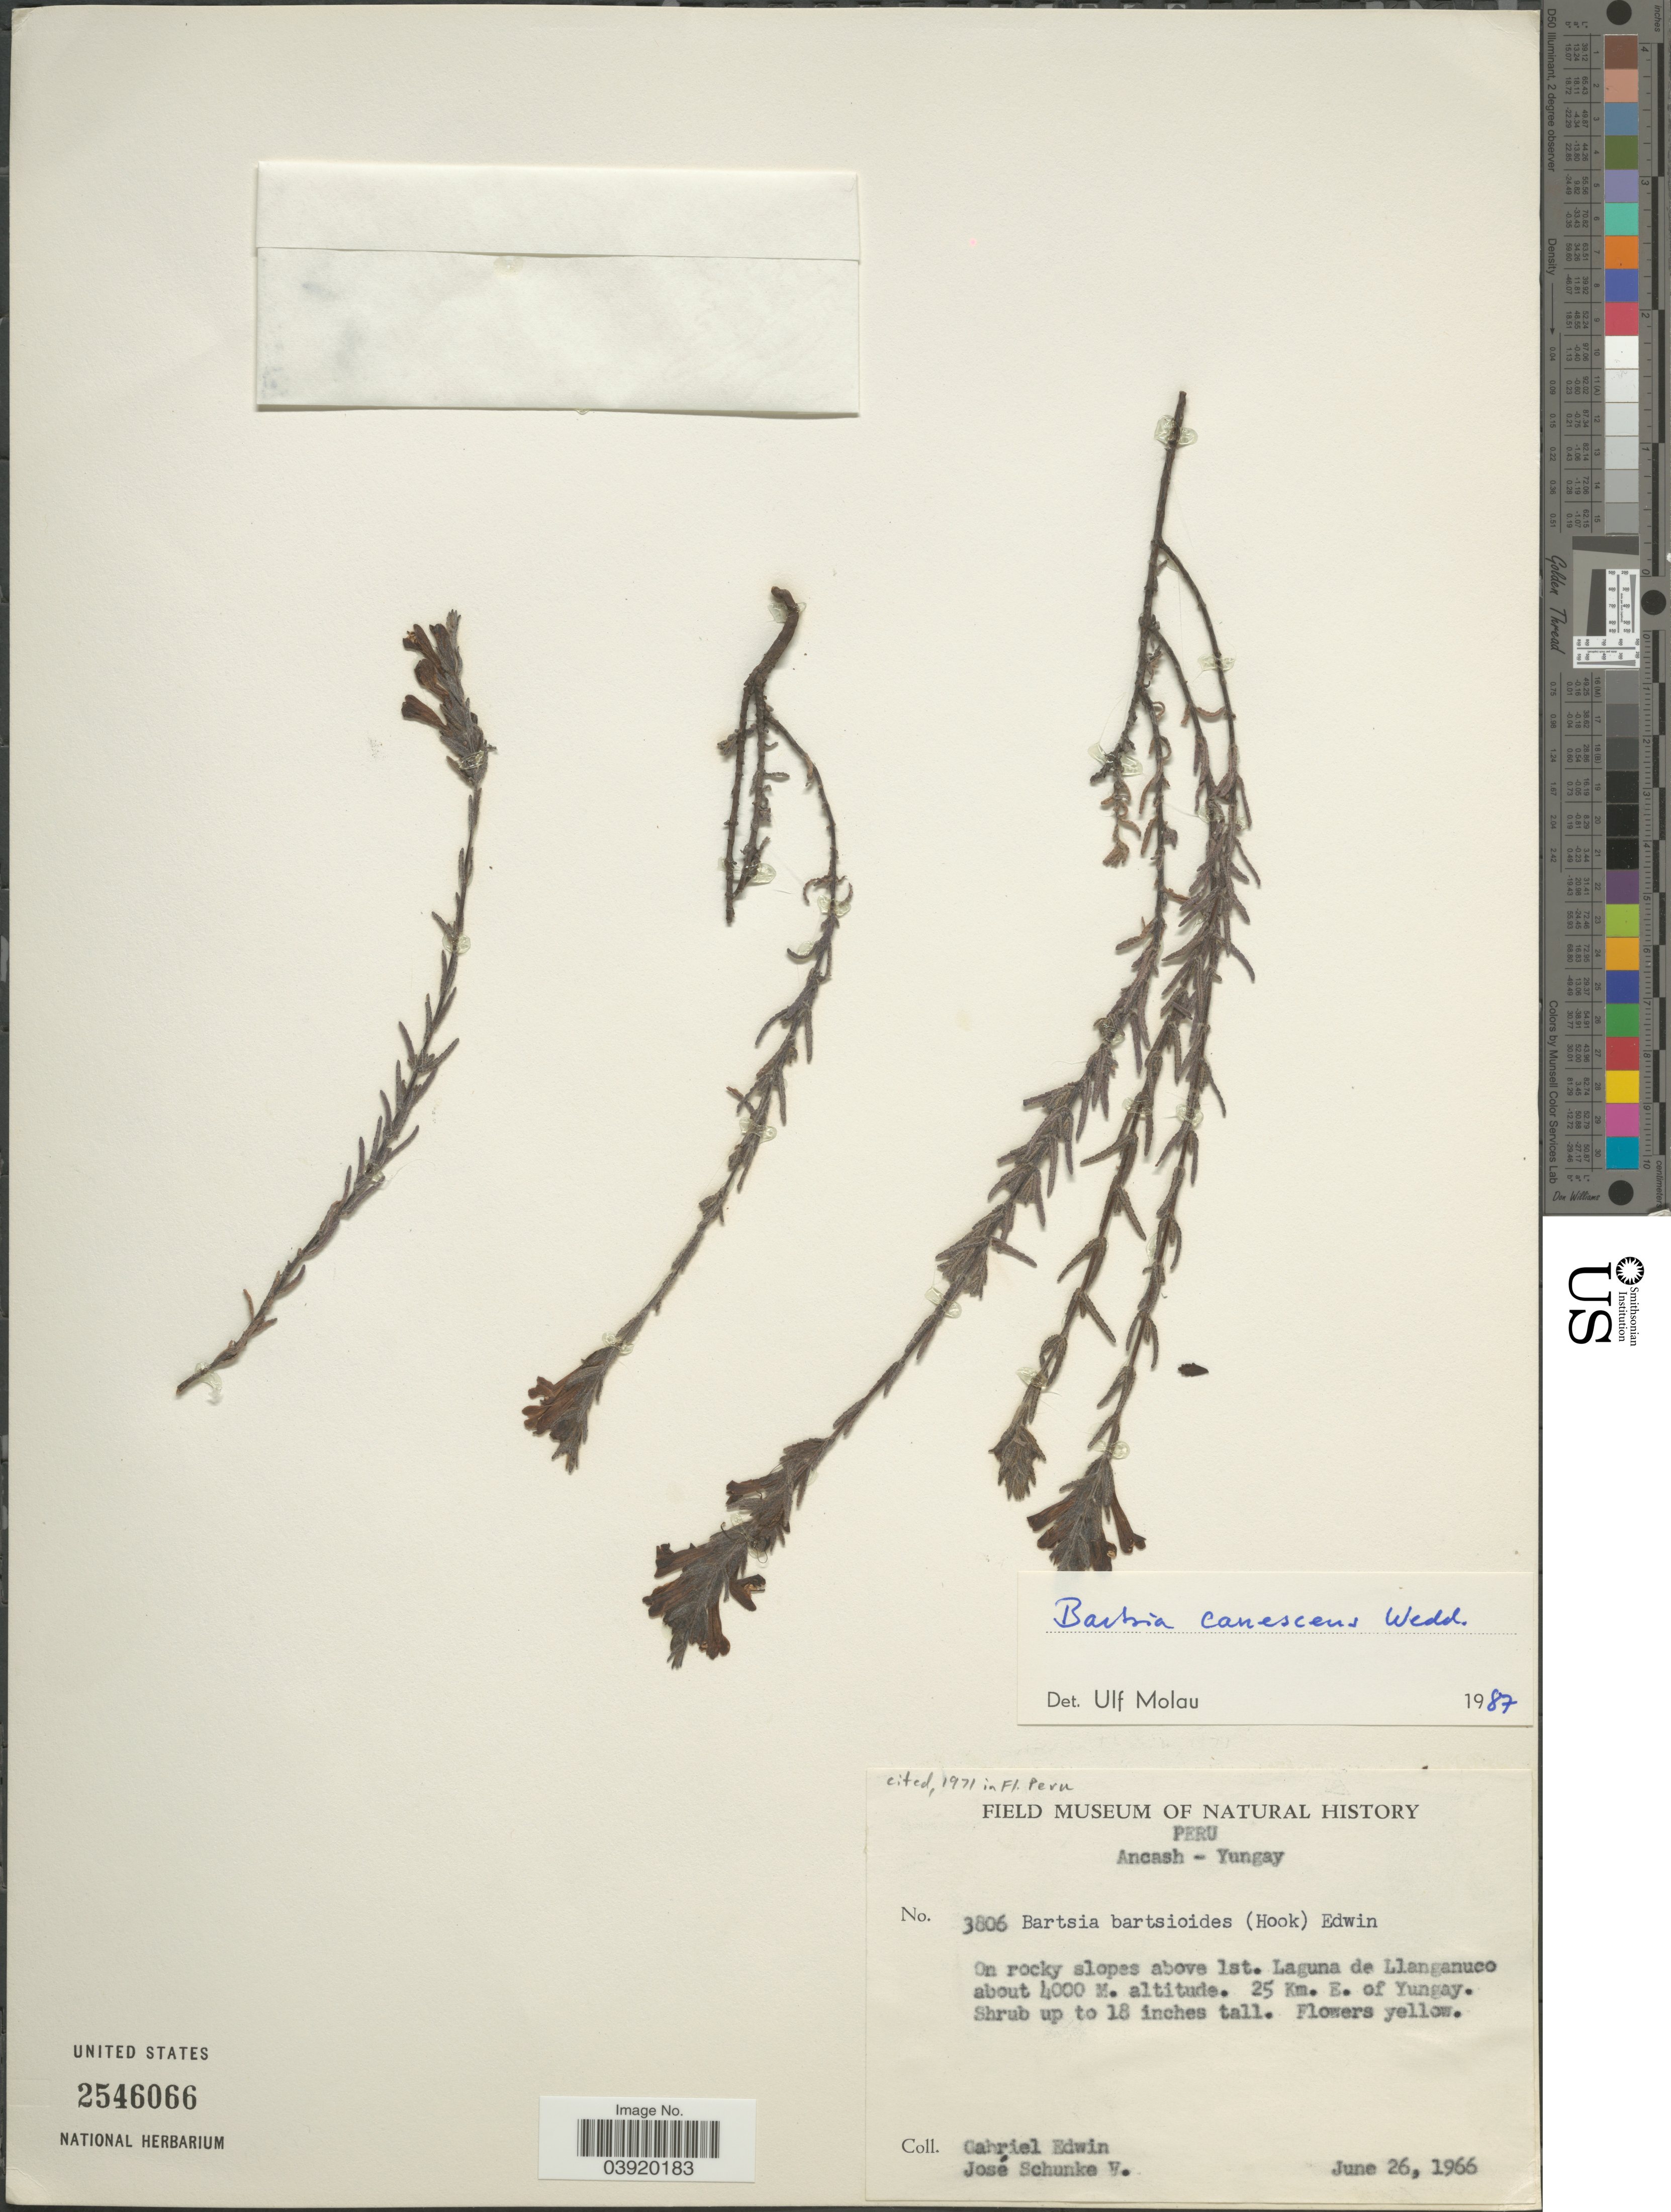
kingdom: Plantae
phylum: Tracheophyta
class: Magnoliopsida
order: Lamiales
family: Orobanchaceae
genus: Bartsia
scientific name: Bartsia canescens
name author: Wedd.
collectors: G. Edwin & J. Schunke Vigo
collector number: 3806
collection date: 1966-06-26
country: Peru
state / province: Ancash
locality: Ancash-Yungay. On rocky slopes above 1st. Laguna de Llanganuco. 25 Km. E. of Yungay.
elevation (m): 4000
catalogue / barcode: US 2546066